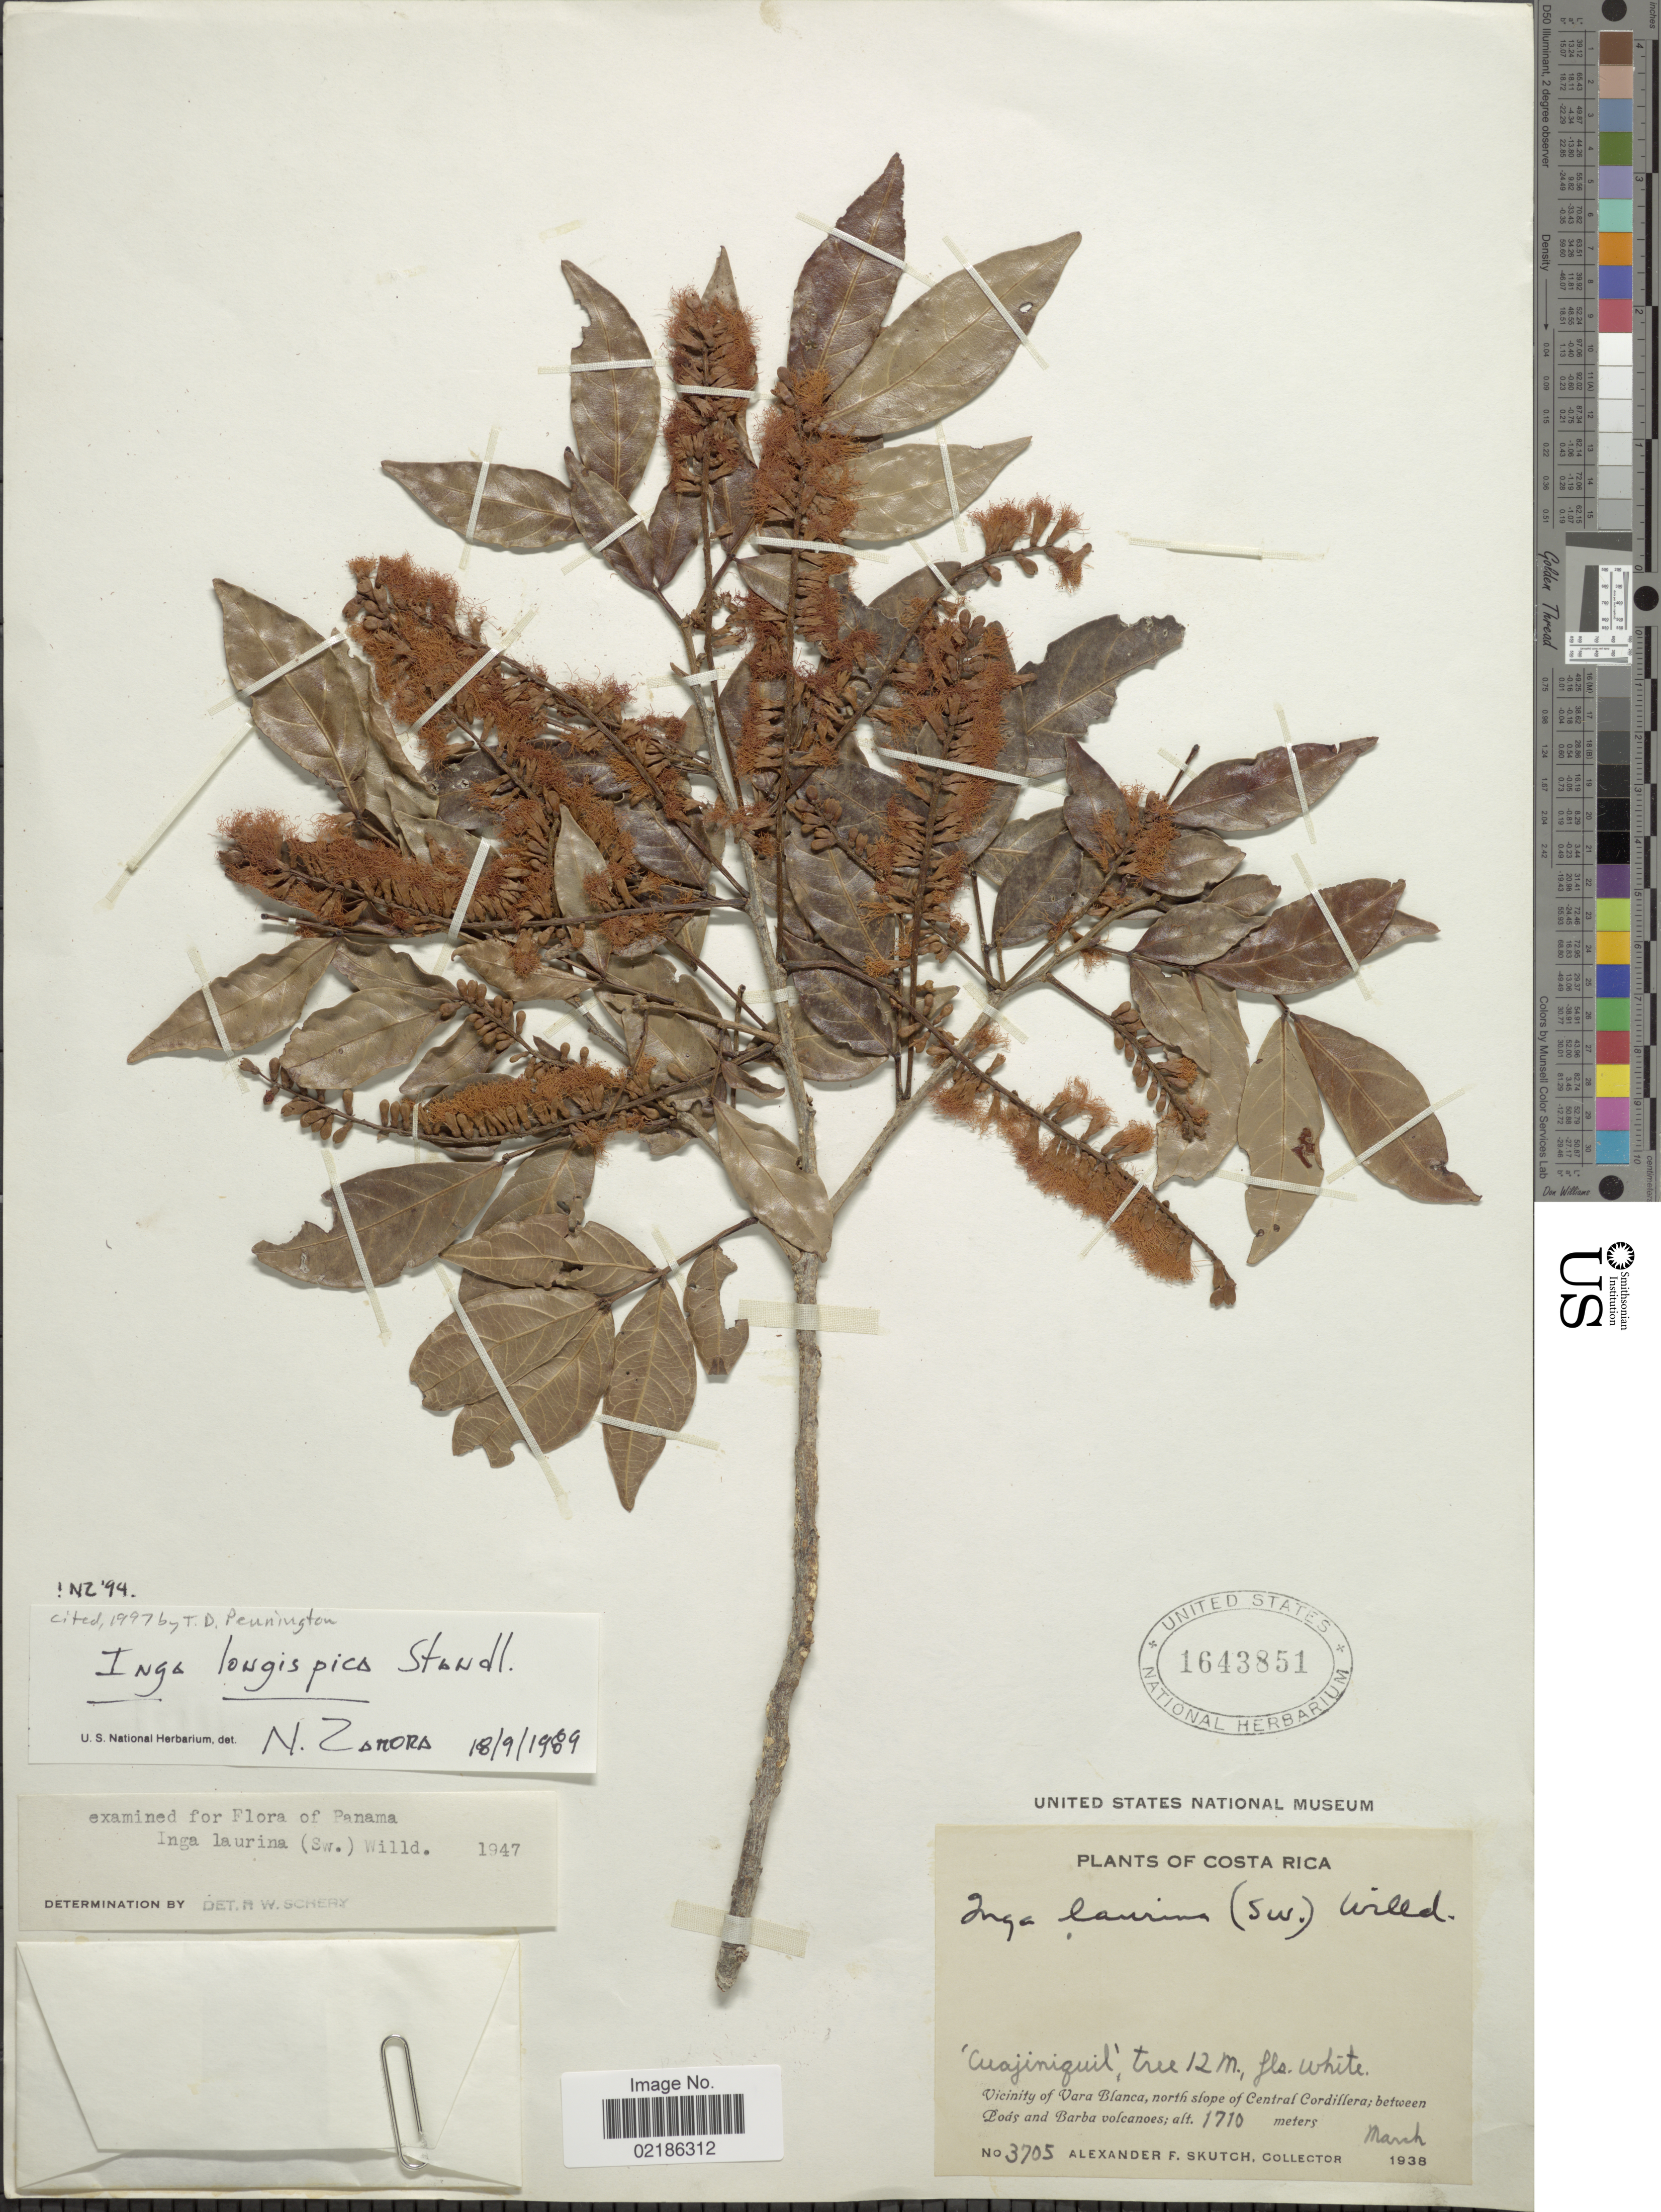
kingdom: Plantae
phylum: Tracheophyta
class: Magnoliopsida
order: Fabales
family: Fabaceae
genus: Inga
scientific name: Inga longispica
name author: Standl.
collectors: A. F. Skutch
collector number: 3705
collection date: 1938-03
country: Costa Rica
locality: Vicinity of Vara Blanca, north slopes of Central Cordillera, between Pods and Barba volcanoes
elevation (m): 1710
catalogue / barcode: US 1643851